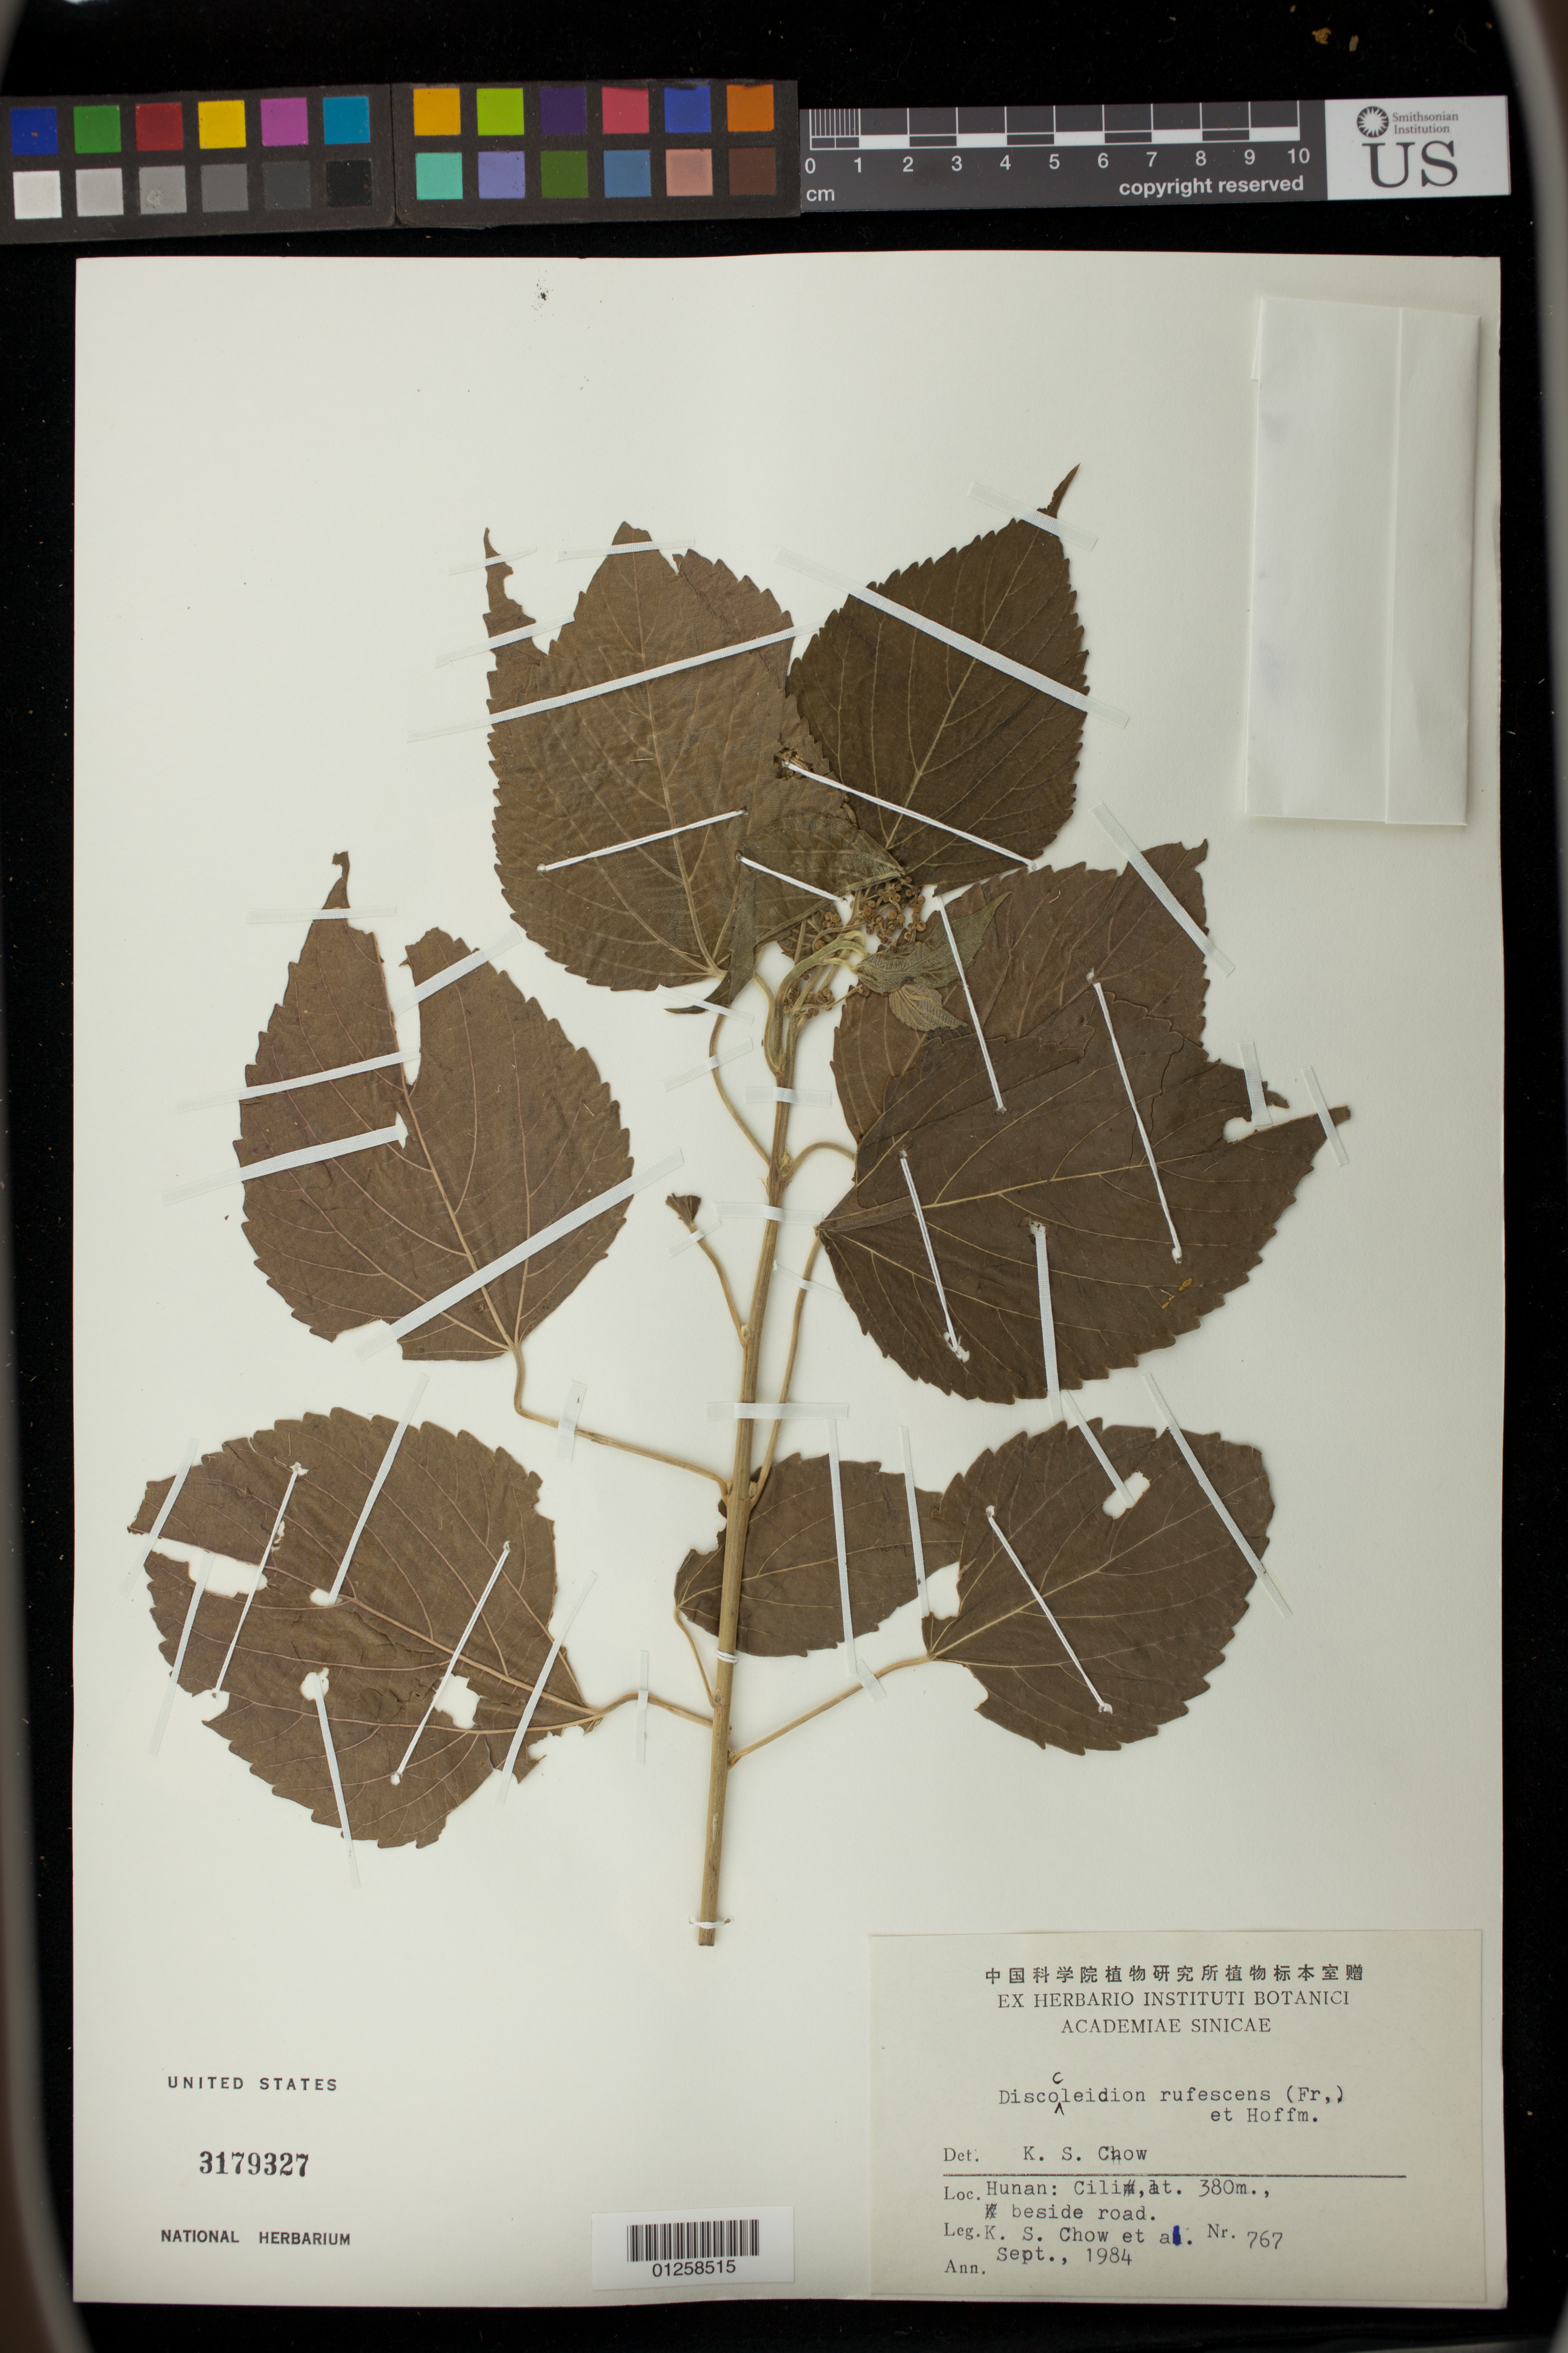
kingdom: Plantae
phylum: Tracheophyta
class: Magnoliopsida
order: Malpighiales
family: Euphorbiaceae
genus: Discocleidion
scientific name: Discocleidion rufescens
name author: (Franch.) Pax & K. Hoffm.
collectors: K. S. Chow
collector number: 767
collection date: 1984-09-01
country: China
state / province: Hunan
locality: Cili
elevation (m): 380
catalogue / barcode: US 3179327